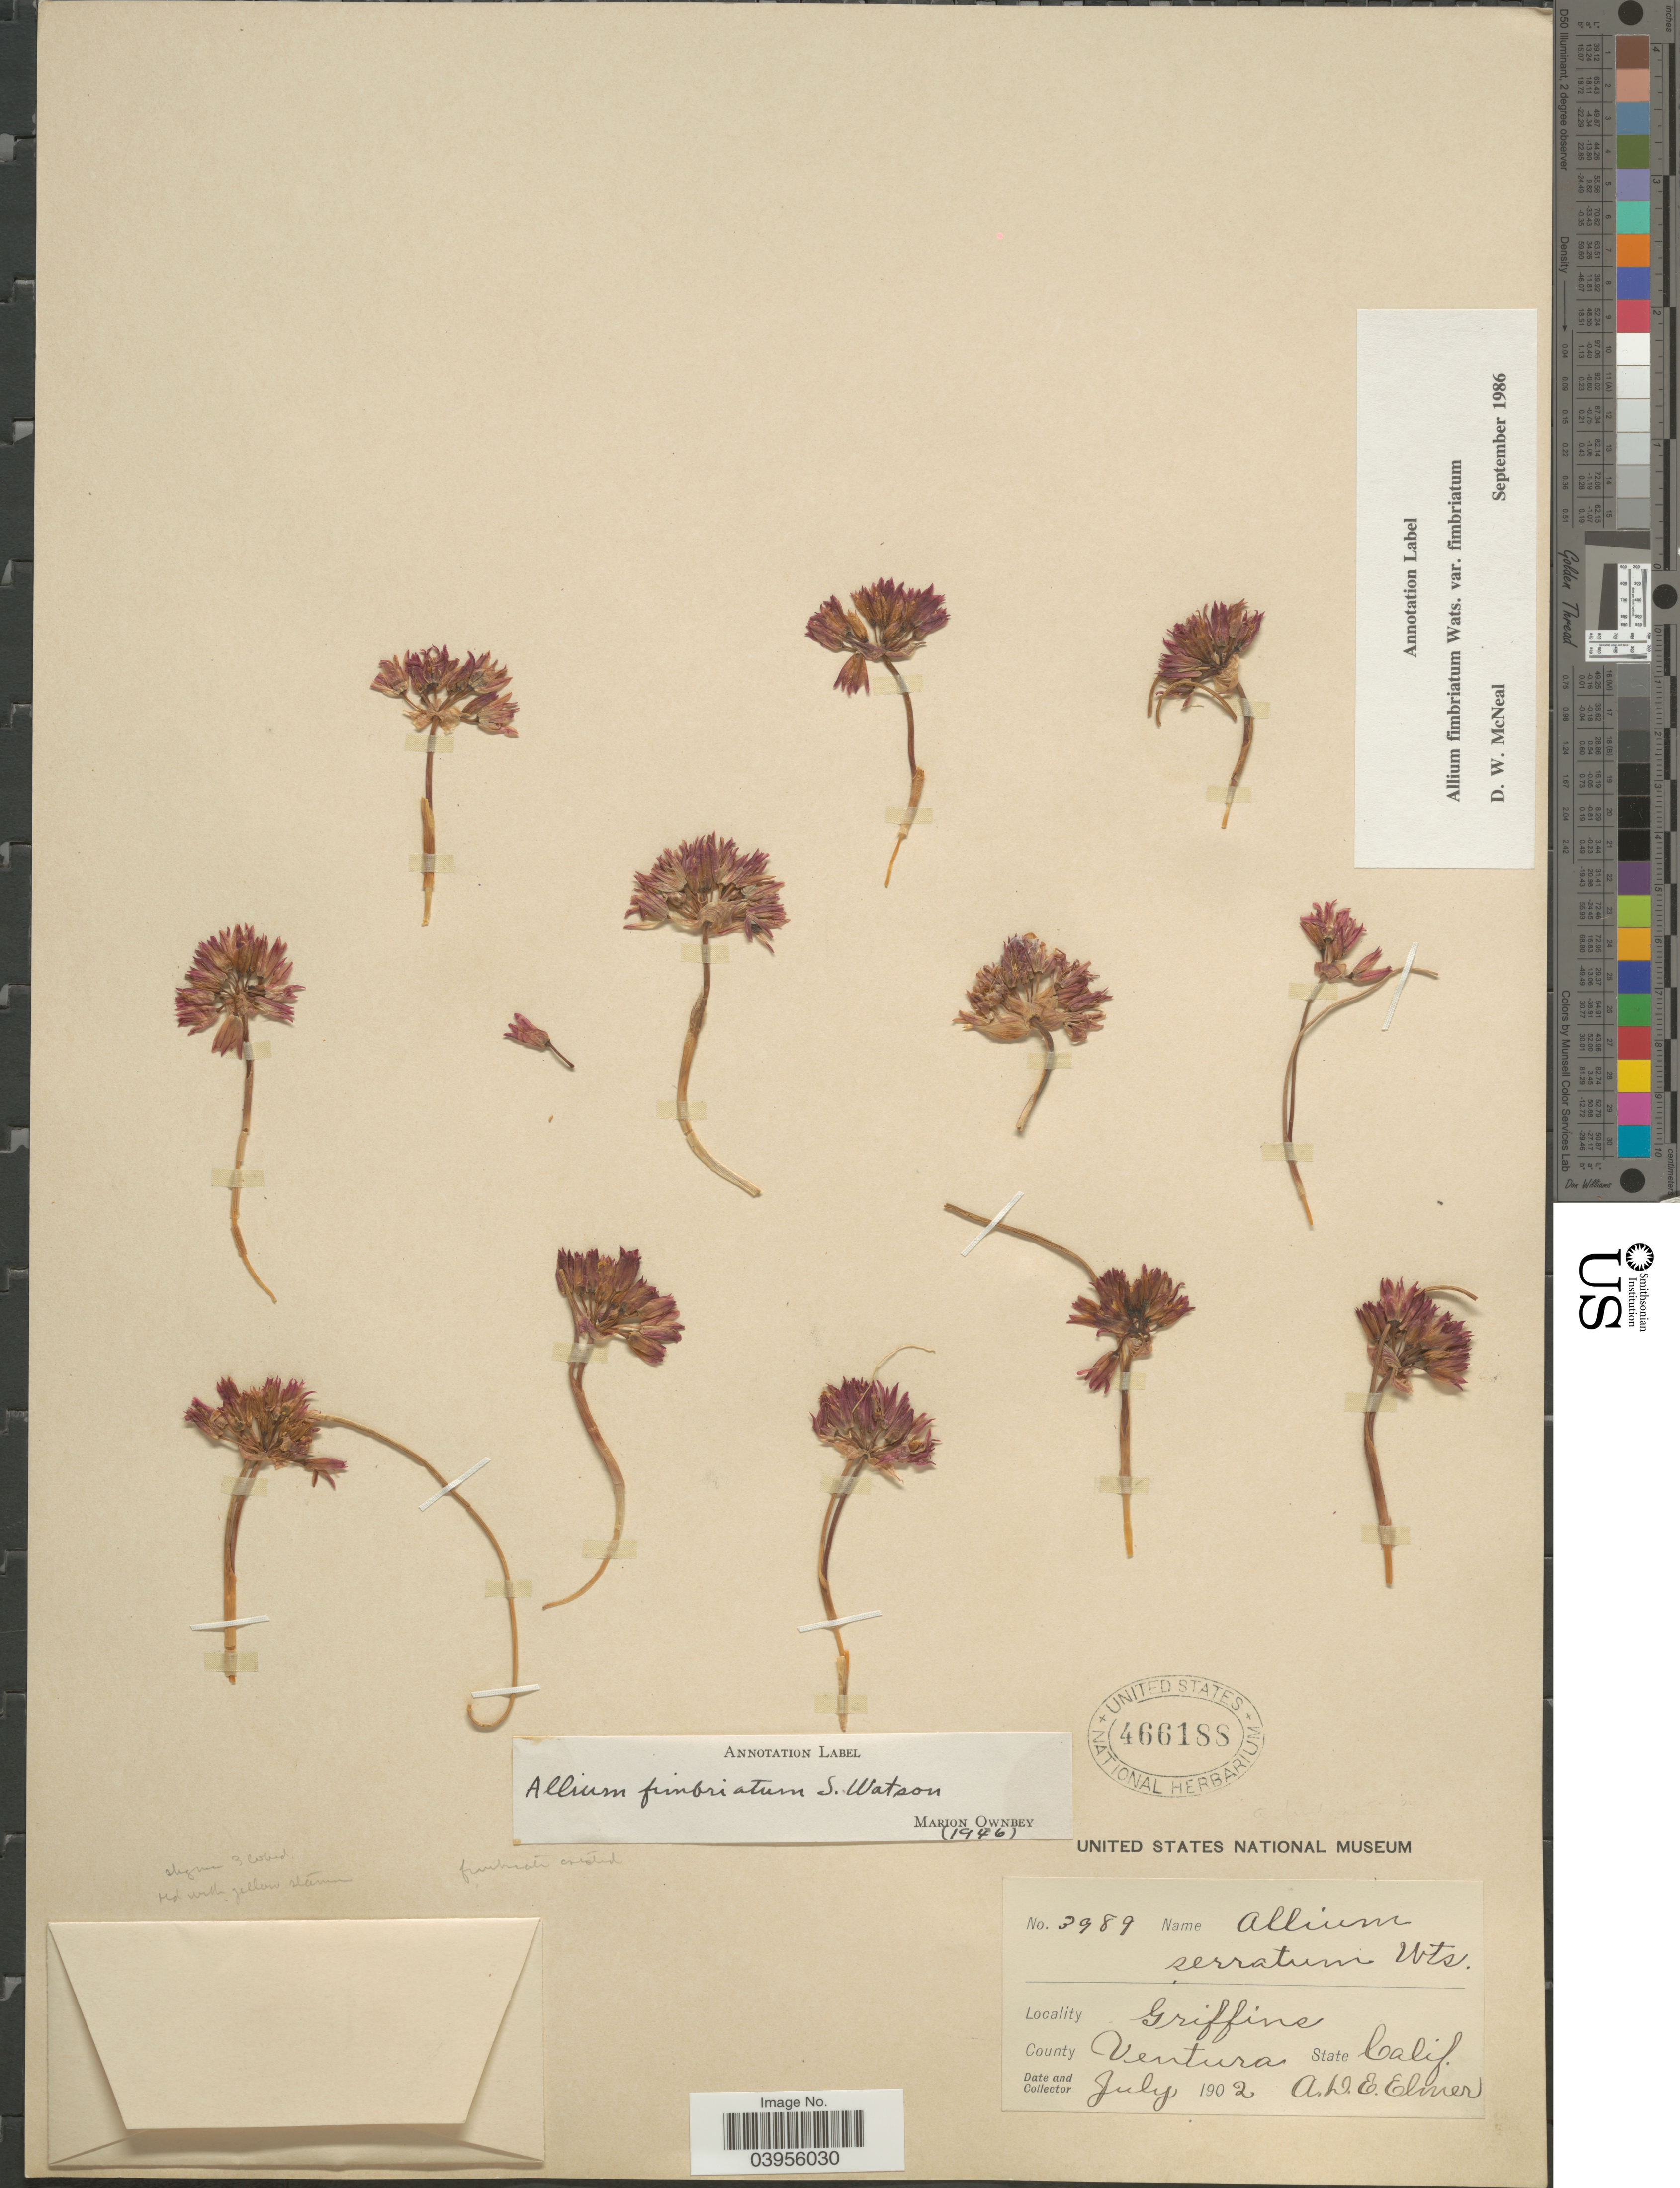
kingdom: Plantae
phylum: Tracheophyta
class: Liliopsida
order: Asparagales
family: Amaryllidaceae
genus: Allium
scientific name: Allium fimbriatum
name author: S. Watson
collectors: A. D. E. Elmer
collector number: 3989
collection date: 1902-07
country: United States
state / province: California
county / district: Ventura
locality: Griffins. County Ventura.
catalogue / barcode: US 466188